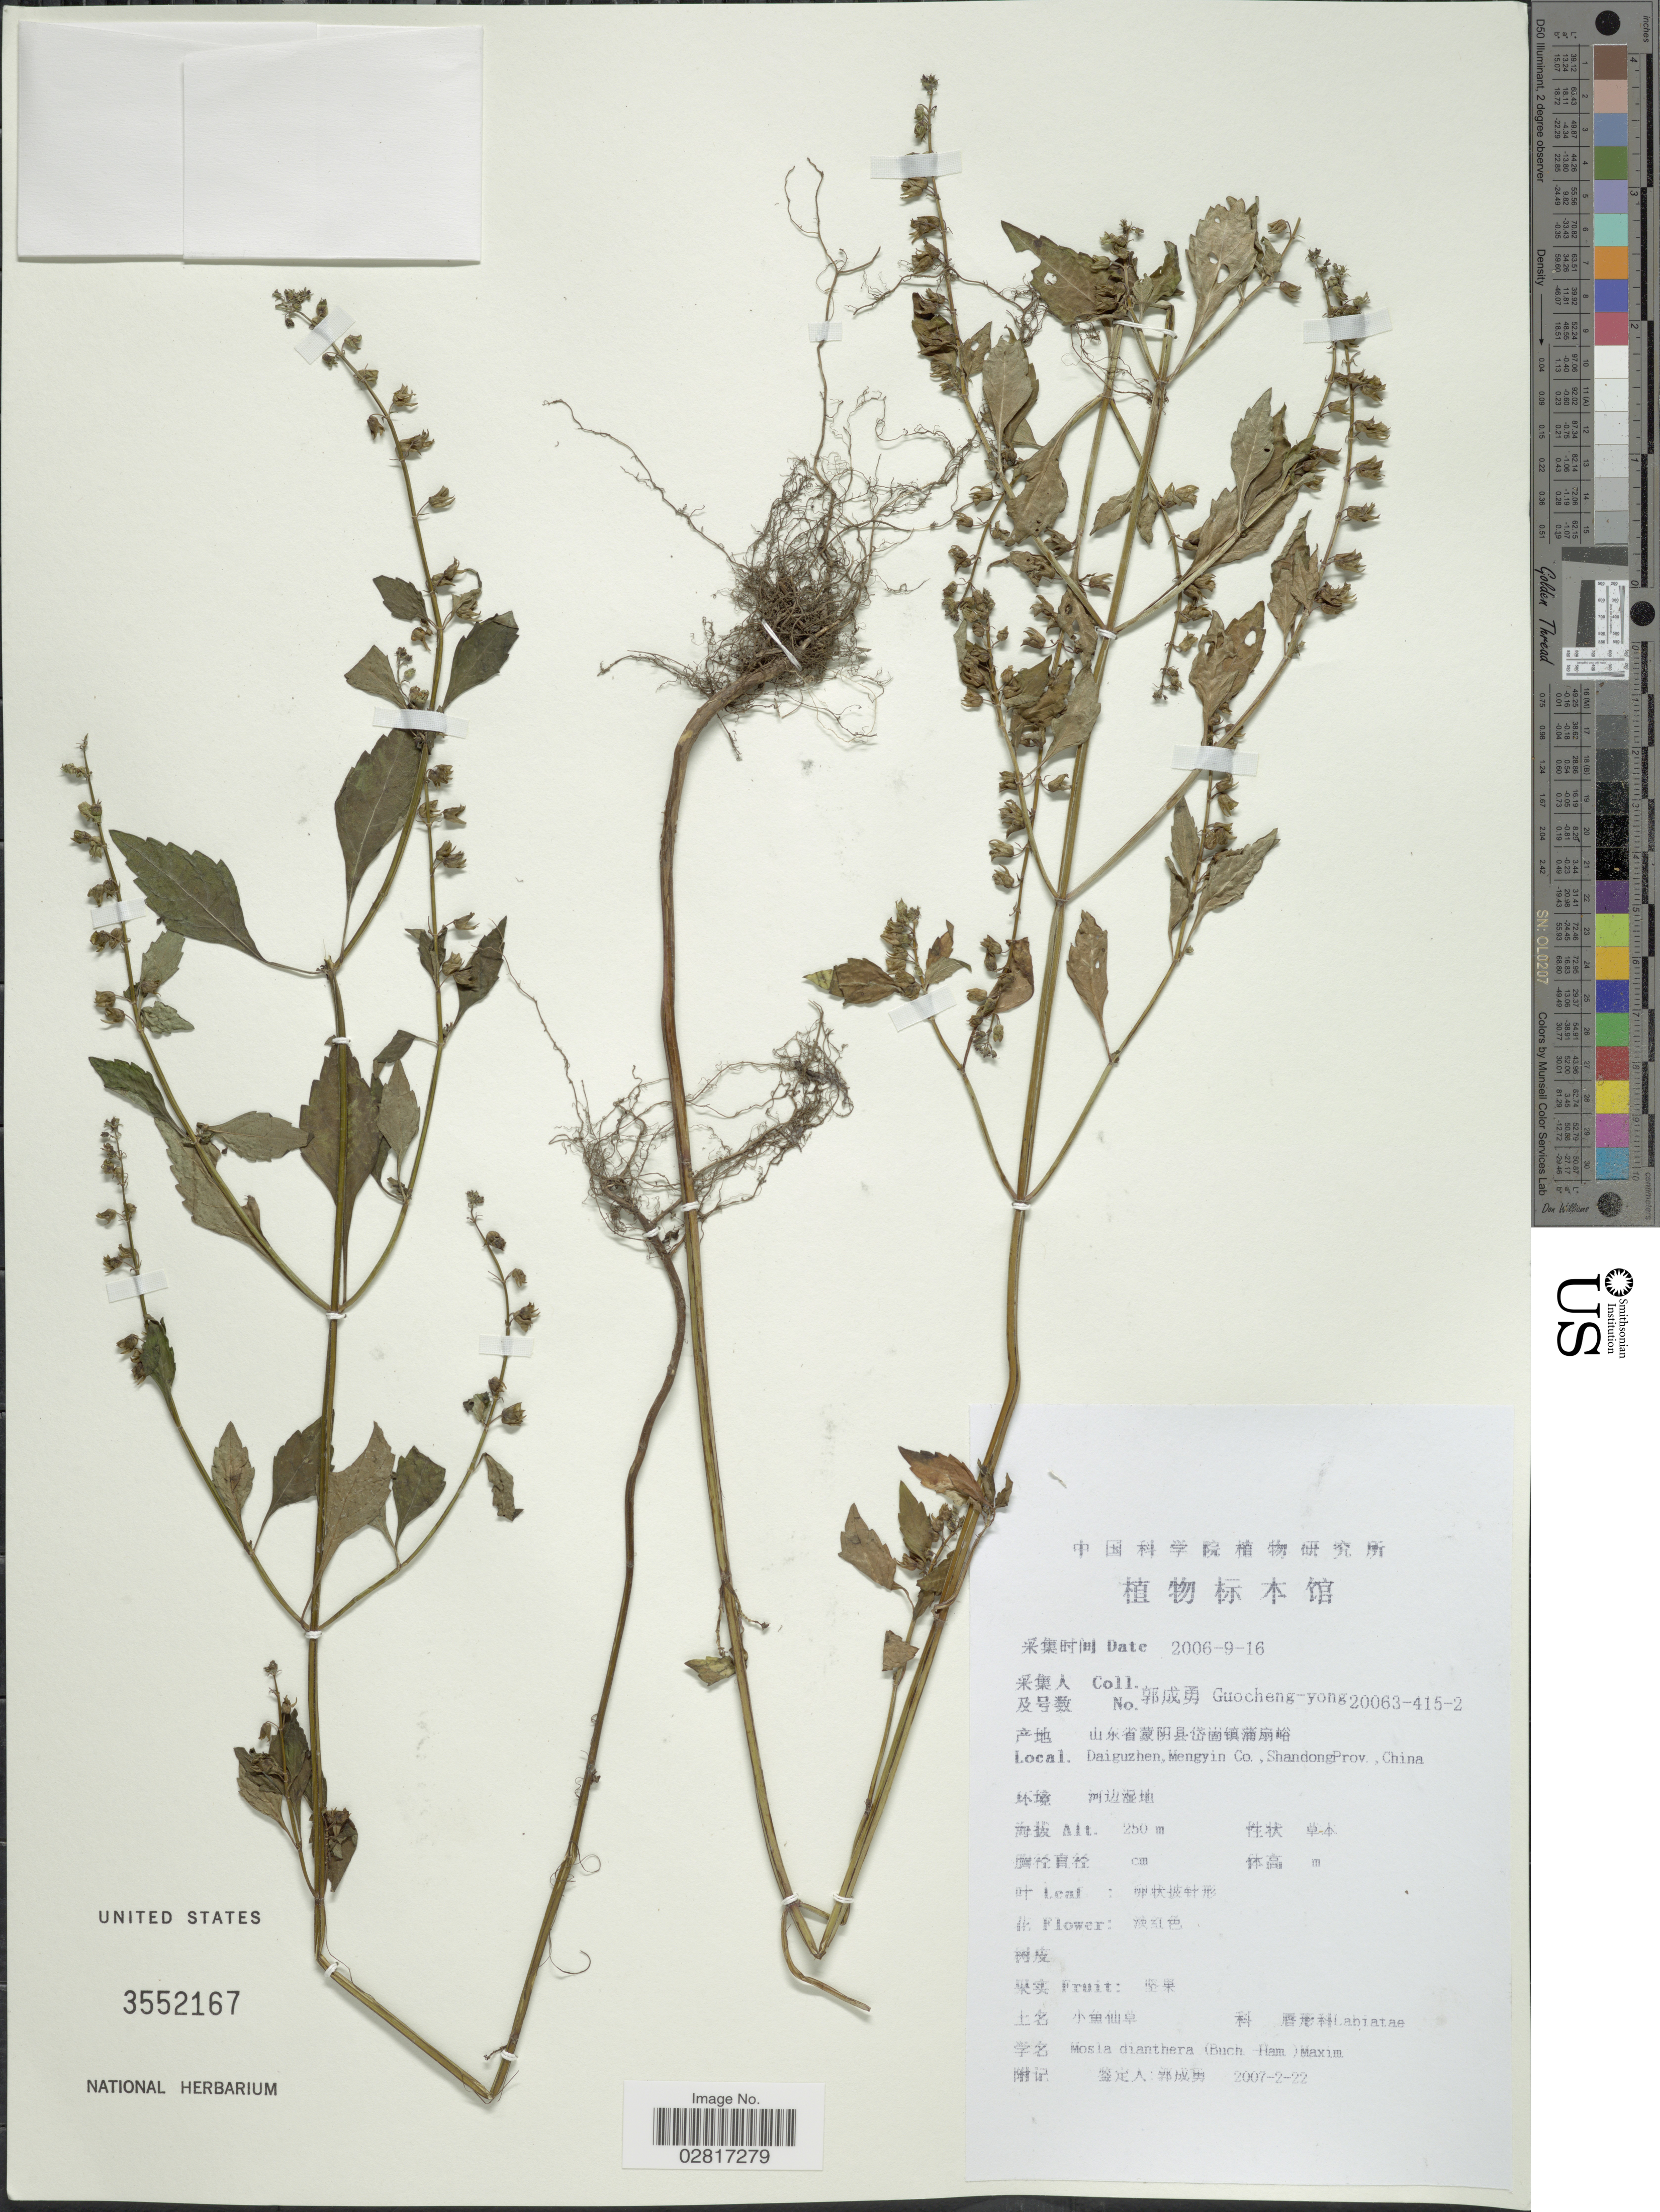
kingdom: Plantae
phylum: Tracheophyta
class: Magnoliopsida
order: Lamiales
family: Lamiaceae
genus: Mosla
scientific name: Mosla dianthera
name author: (Roxb.) Maxim.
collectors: Guo cheng-yong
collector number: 20063-415-2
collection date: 2006-09-16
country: China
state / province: Shandong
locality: Daiguzhen, Mengyin Co.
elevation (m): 250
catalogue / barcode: US 3552167